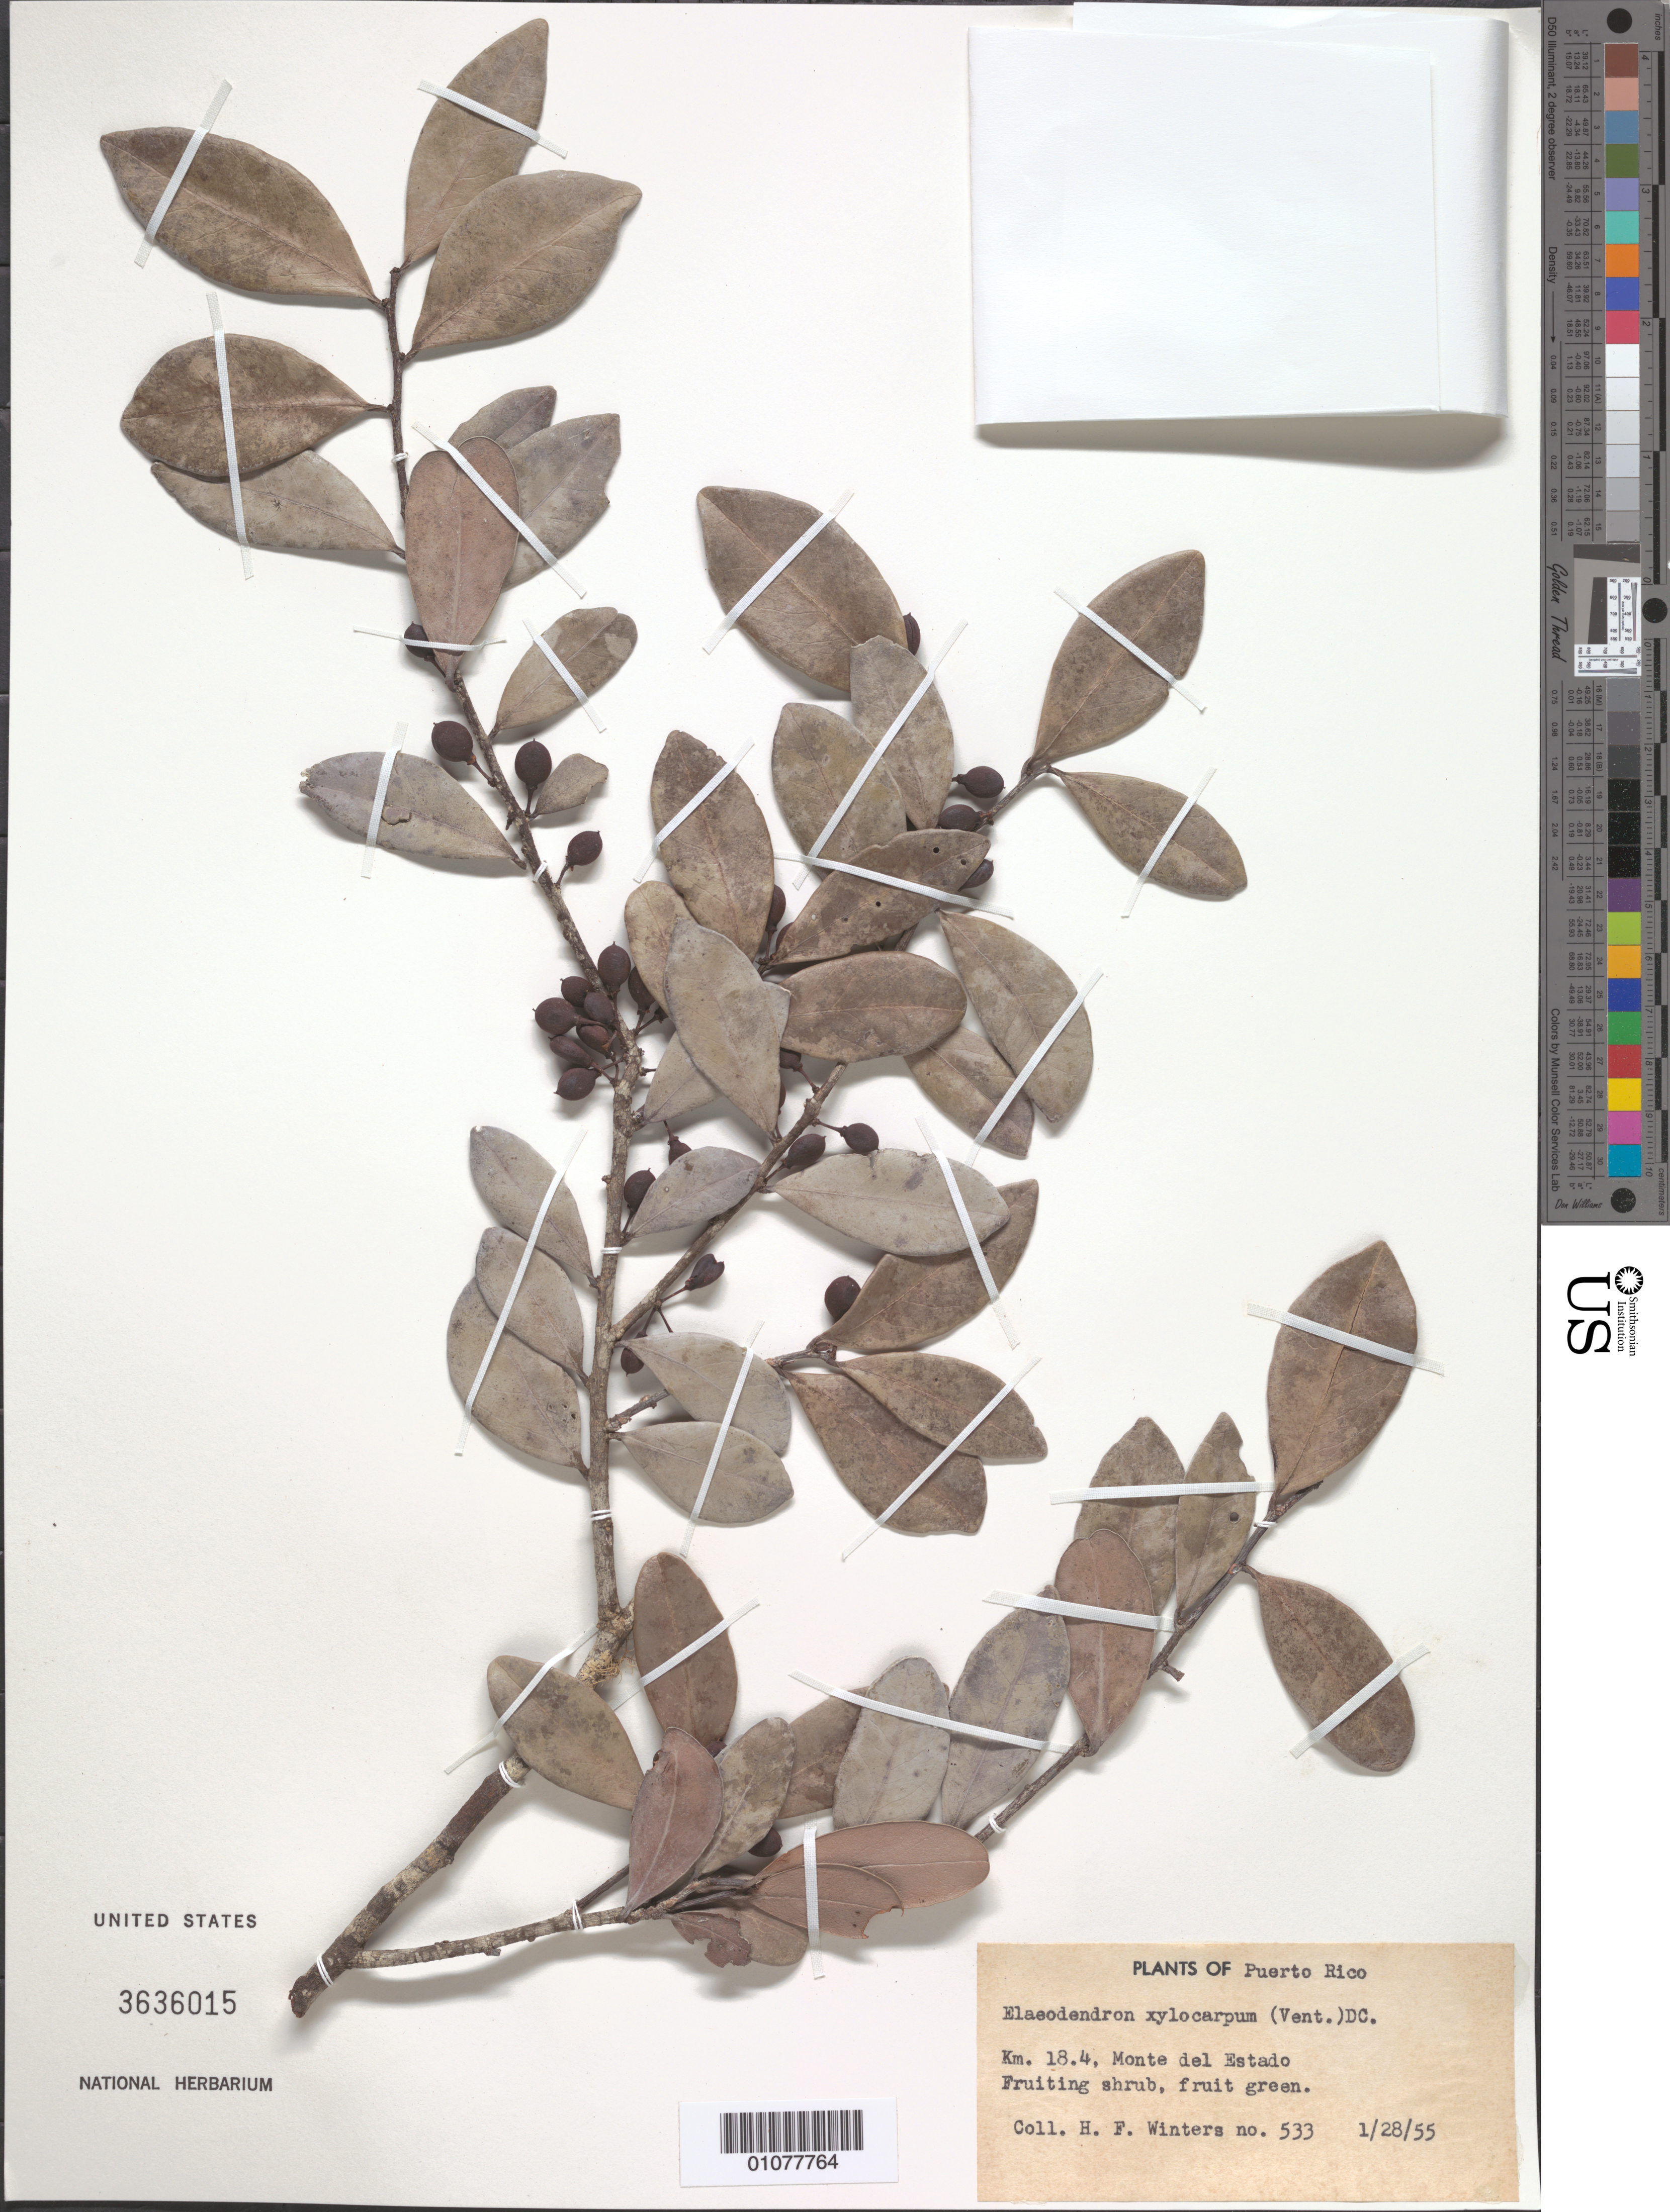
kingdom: Plantae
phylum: Tracheophyta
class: Magnoliopsida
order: Celastrales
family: Celastraceae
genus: Elaeodendron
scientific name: Elaeodendron xylocarpum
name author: (Vent.) DC.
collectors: H. Winters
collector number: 533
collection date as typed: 28 Jan 1955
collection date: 1955-01-28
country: Puerto Rico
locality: Monte del Estado, Km 18.4.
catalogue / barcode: US 3636015